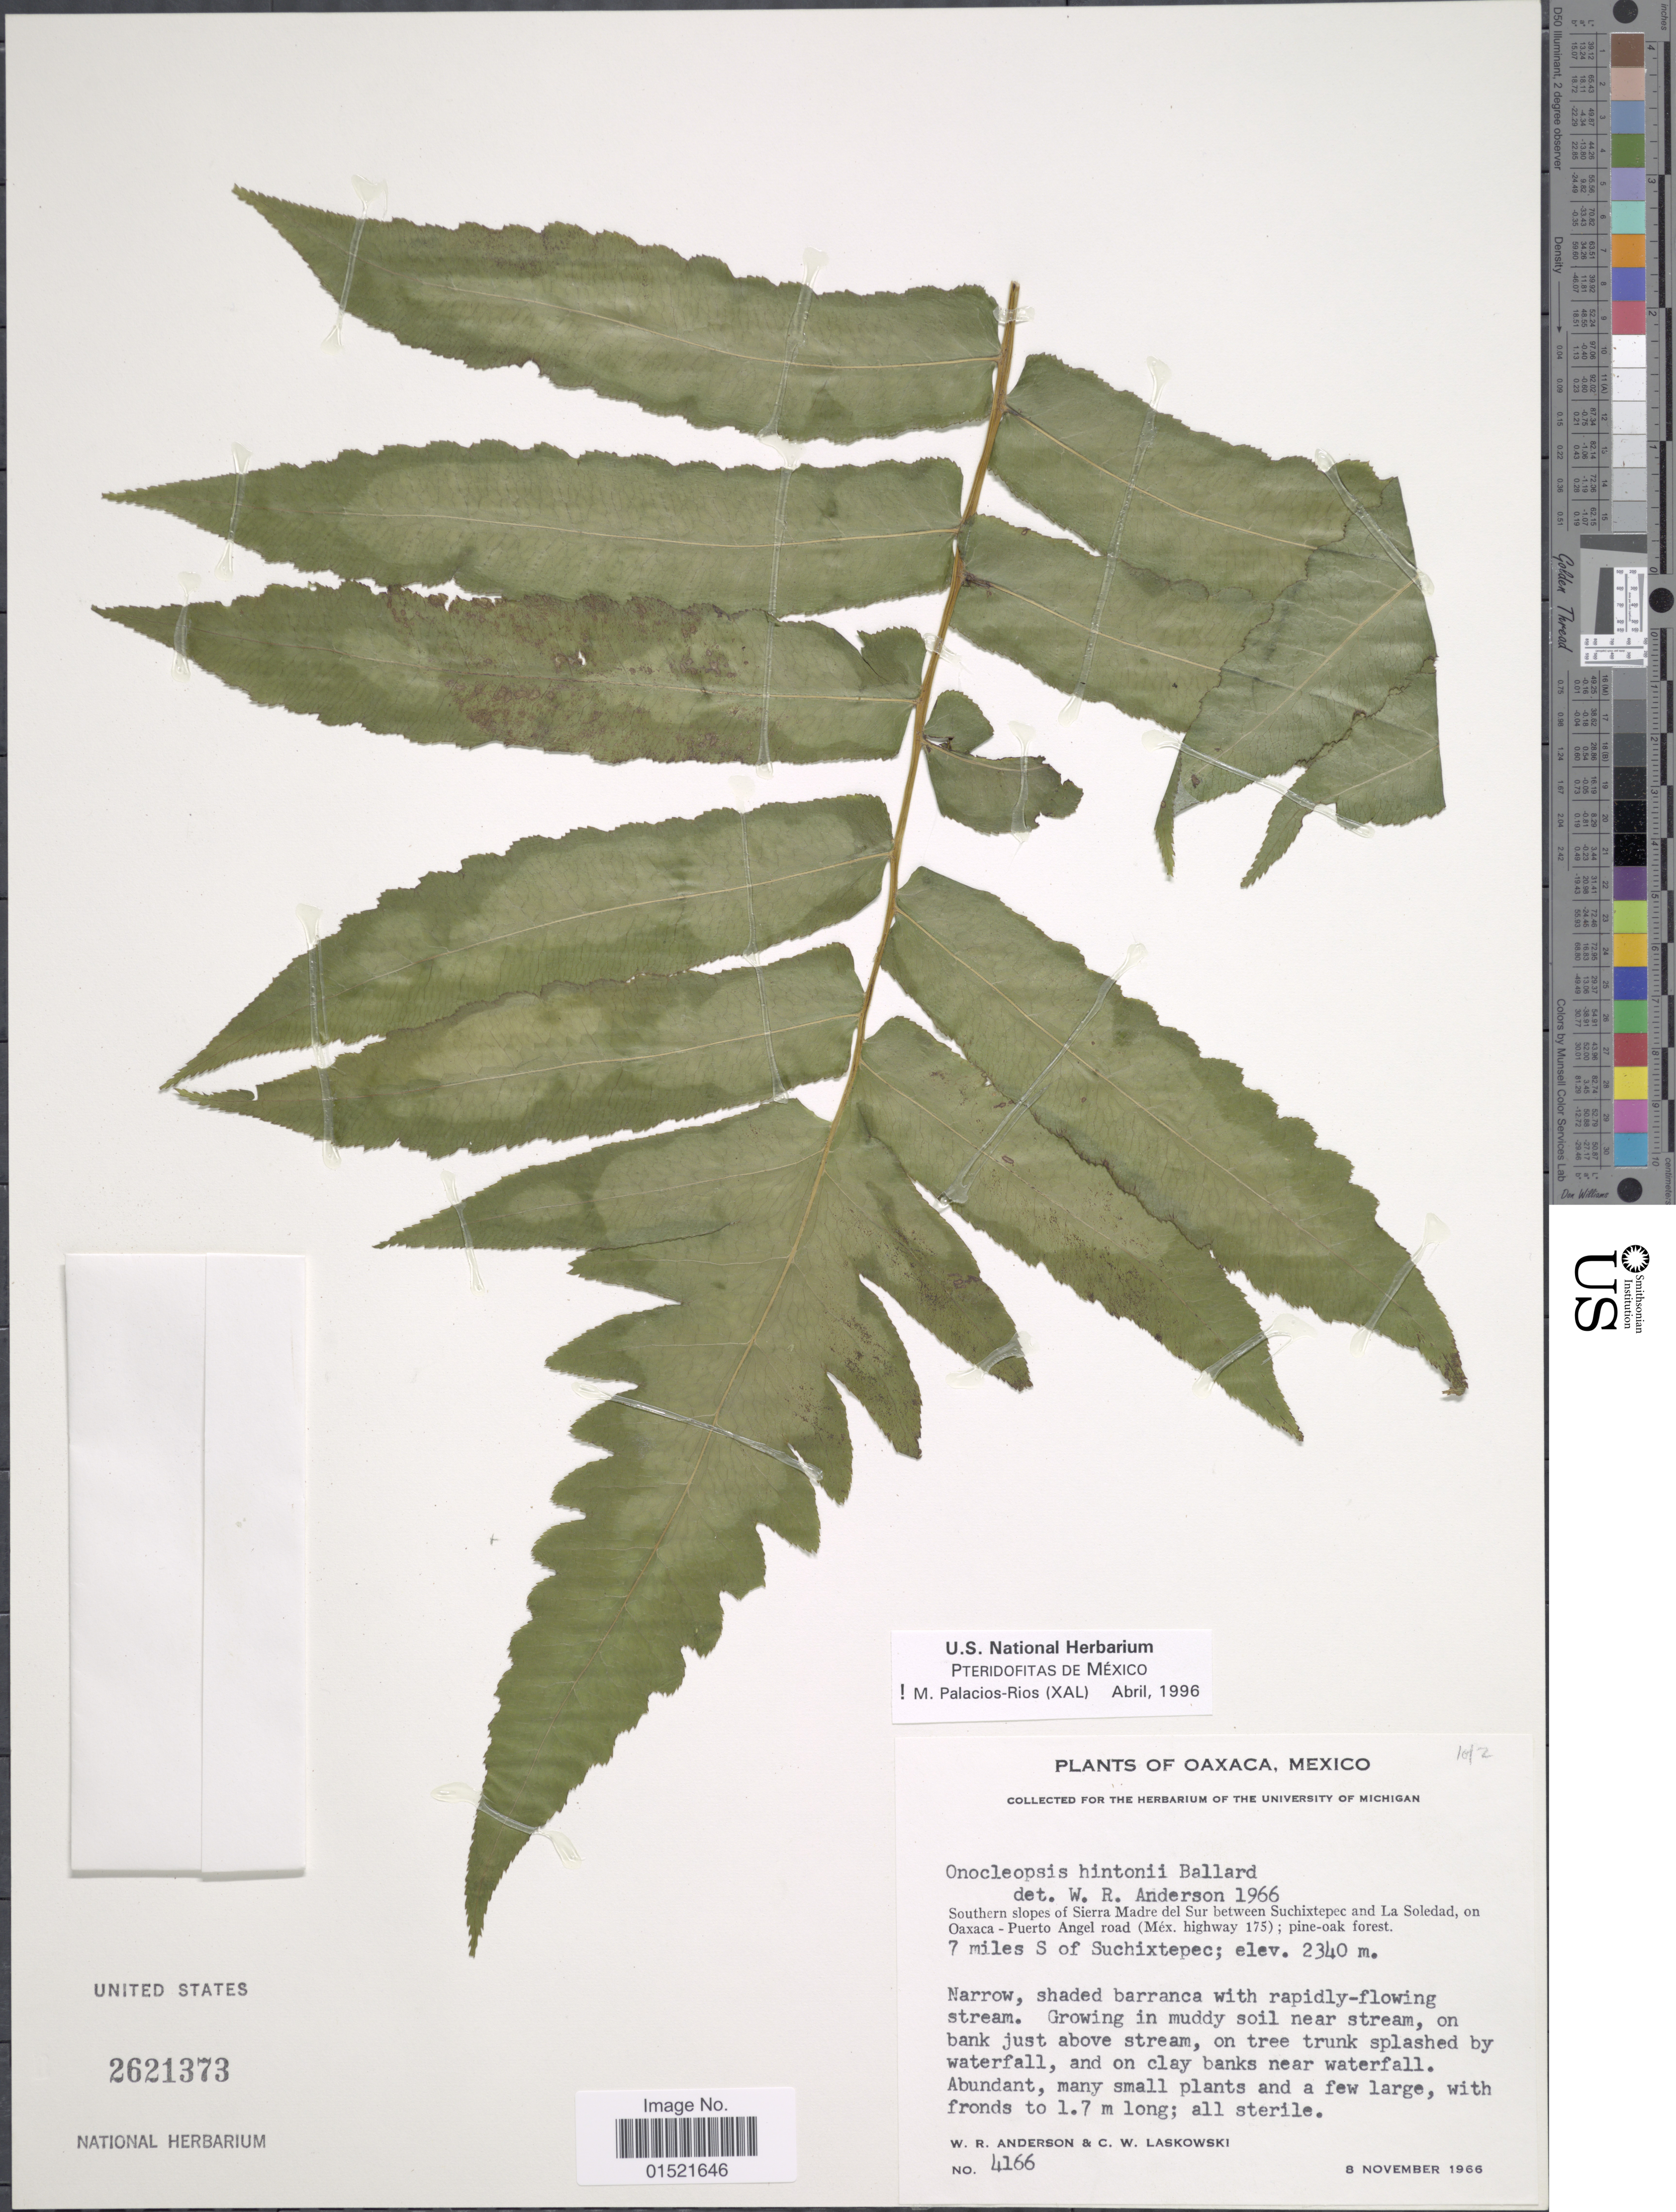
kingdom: Plantae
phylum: Tracheophyta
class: Polypodiopsida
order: Polypodiales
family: Onocleaceae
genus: Onocleopsis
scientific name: Onocleopsis hintonii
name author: F. Ballard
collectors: W. Anderson & C. Laskowski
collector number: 4166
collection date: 1966-11-08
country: Mexico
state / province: Oaxaca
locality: Southern slopes of Sirra Madre del Sur between Suchixtepec and La Soledad, on Oaxaca-Puerto nagel road (Mex highway 175); pine-oak forest, 7 miles S of Suchixtepec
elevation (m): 2340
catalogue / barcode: US 2621373